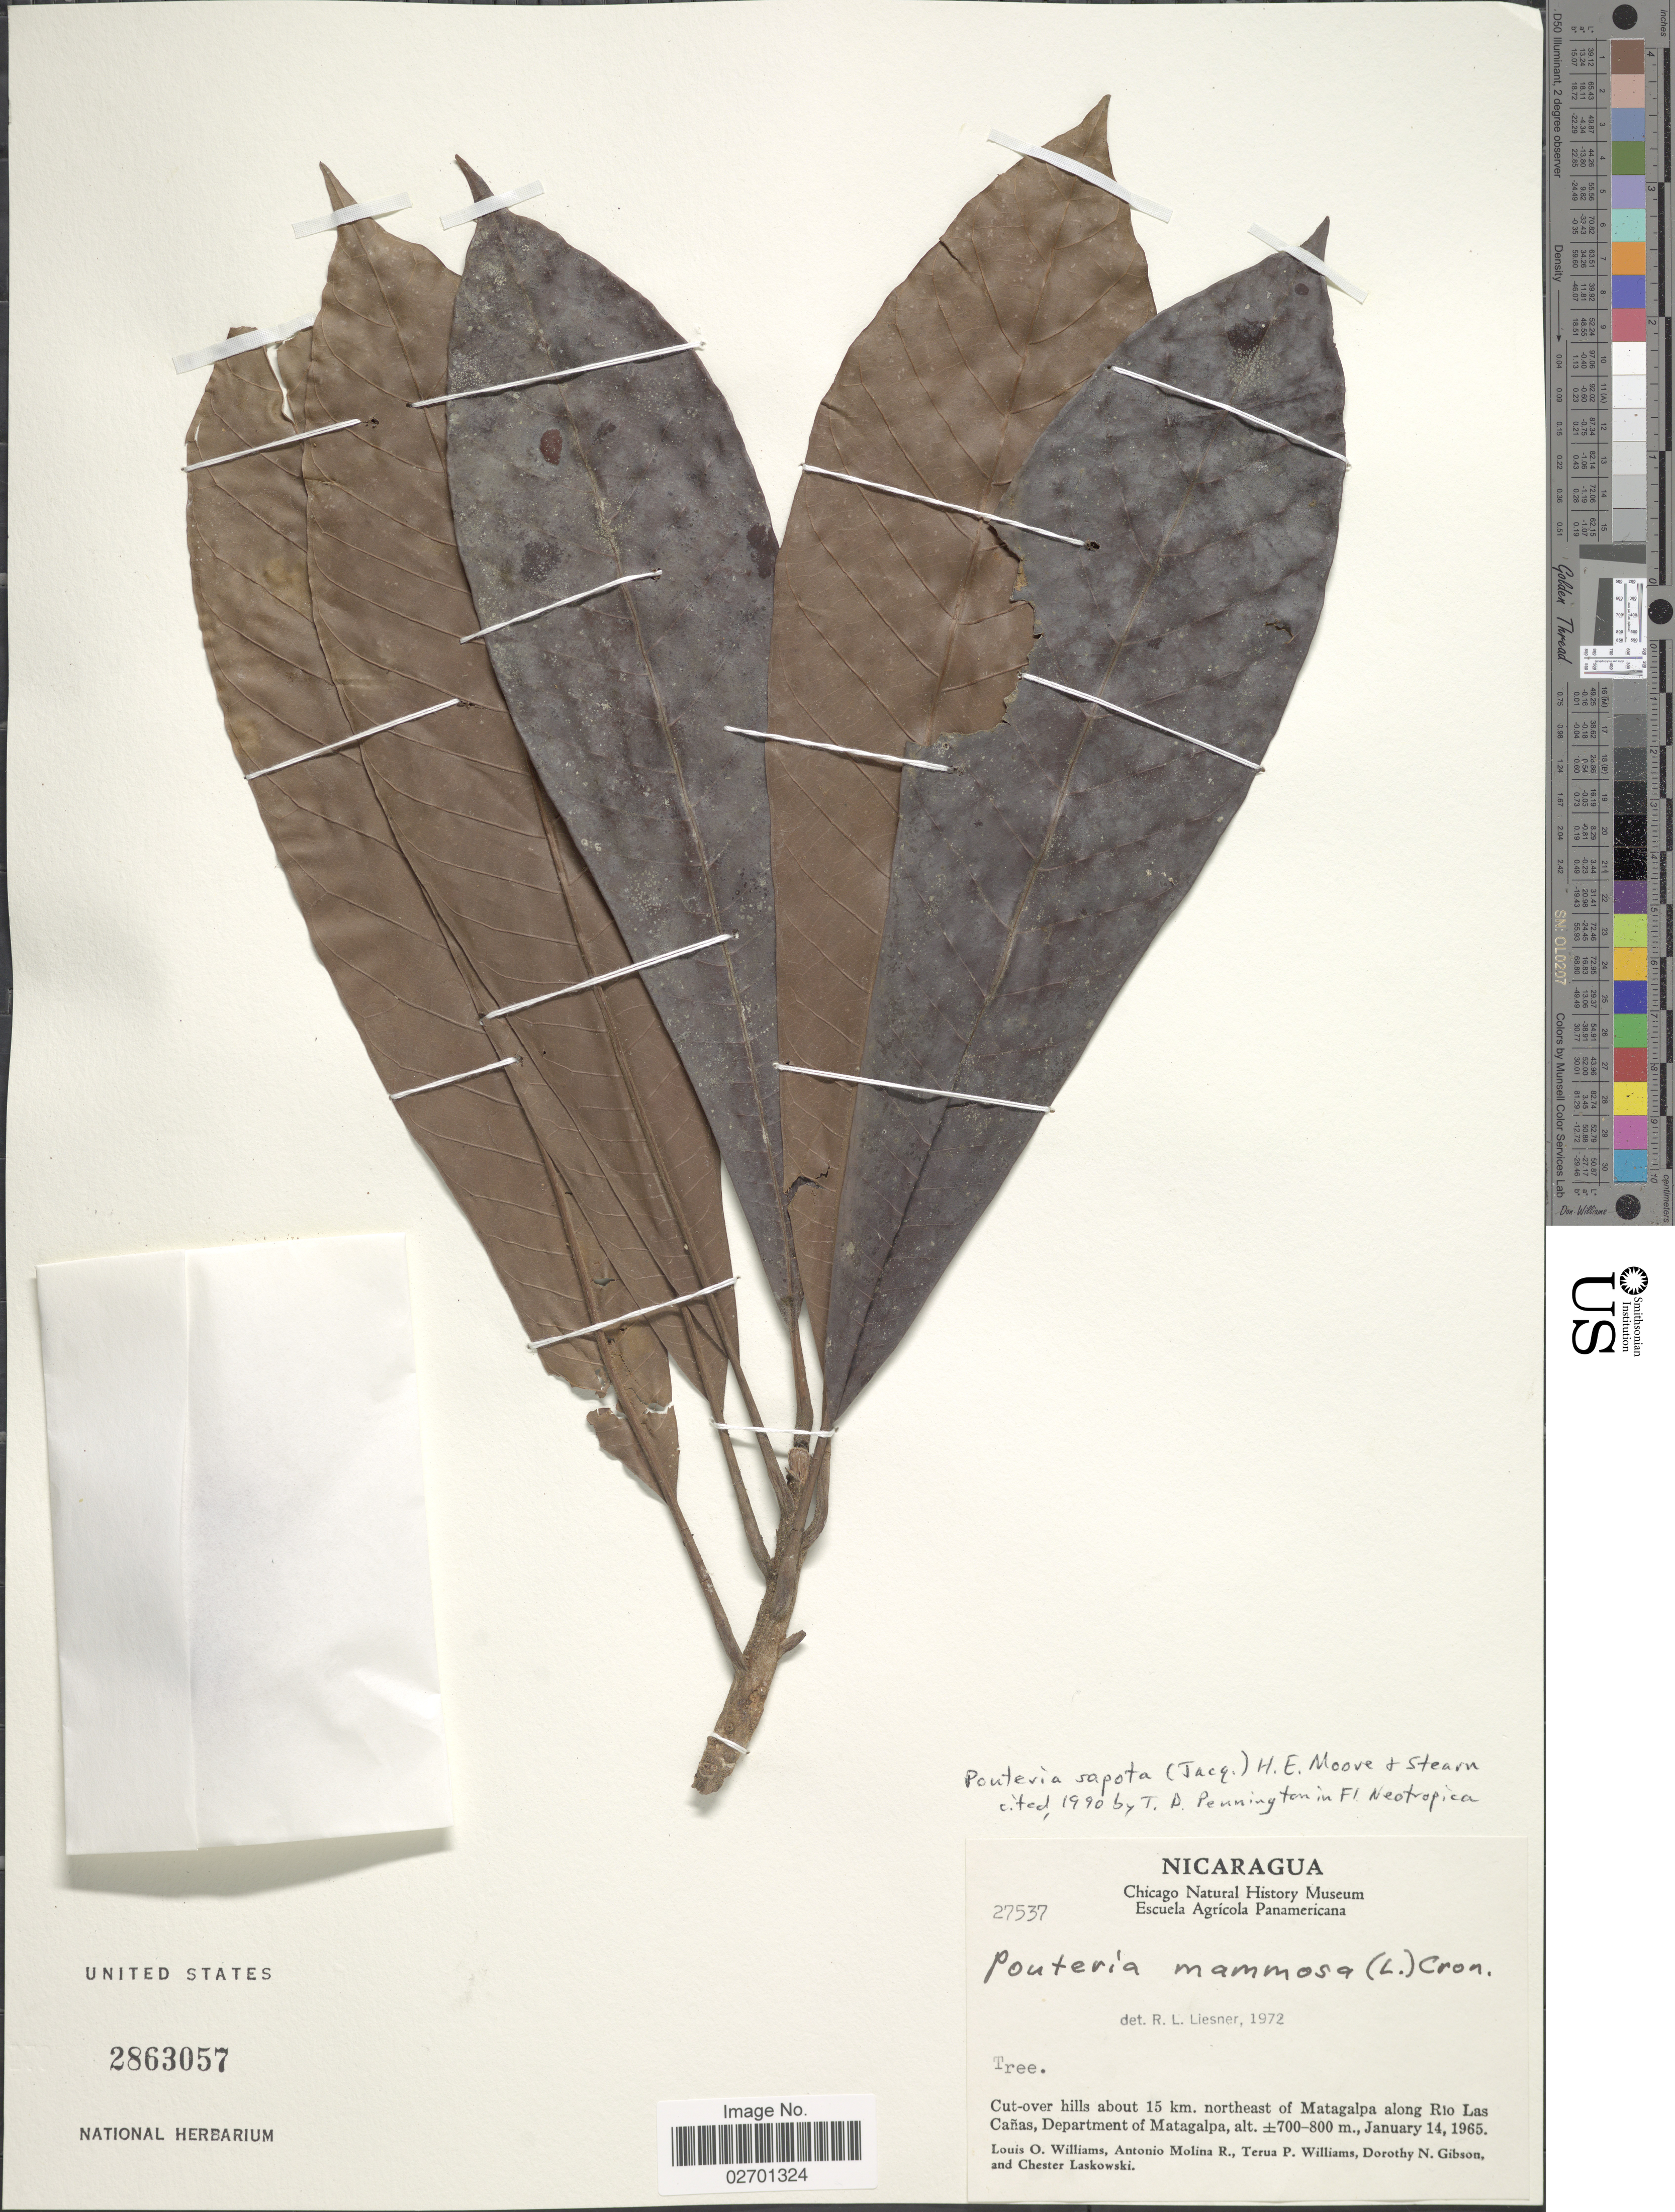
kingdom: Plantae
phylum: Tracheophyta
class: Magnoliopsida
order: Ericales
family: Sapotaceae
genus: Pouteria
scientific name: Pouteria sapota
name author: (Jacq.) H.E. Moore & Stearn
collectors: L. O. Williams, A. Molina R., T. P. Williams, D. N. Gibson & C. Laskowski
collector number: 27537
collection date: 1965-01-14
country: Nicaragua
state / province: Matagalpa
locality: Cut-over hills about 15 km. northeast of Matagalpa along Rio Las Canas.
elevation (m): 700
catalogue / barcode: US 2863057